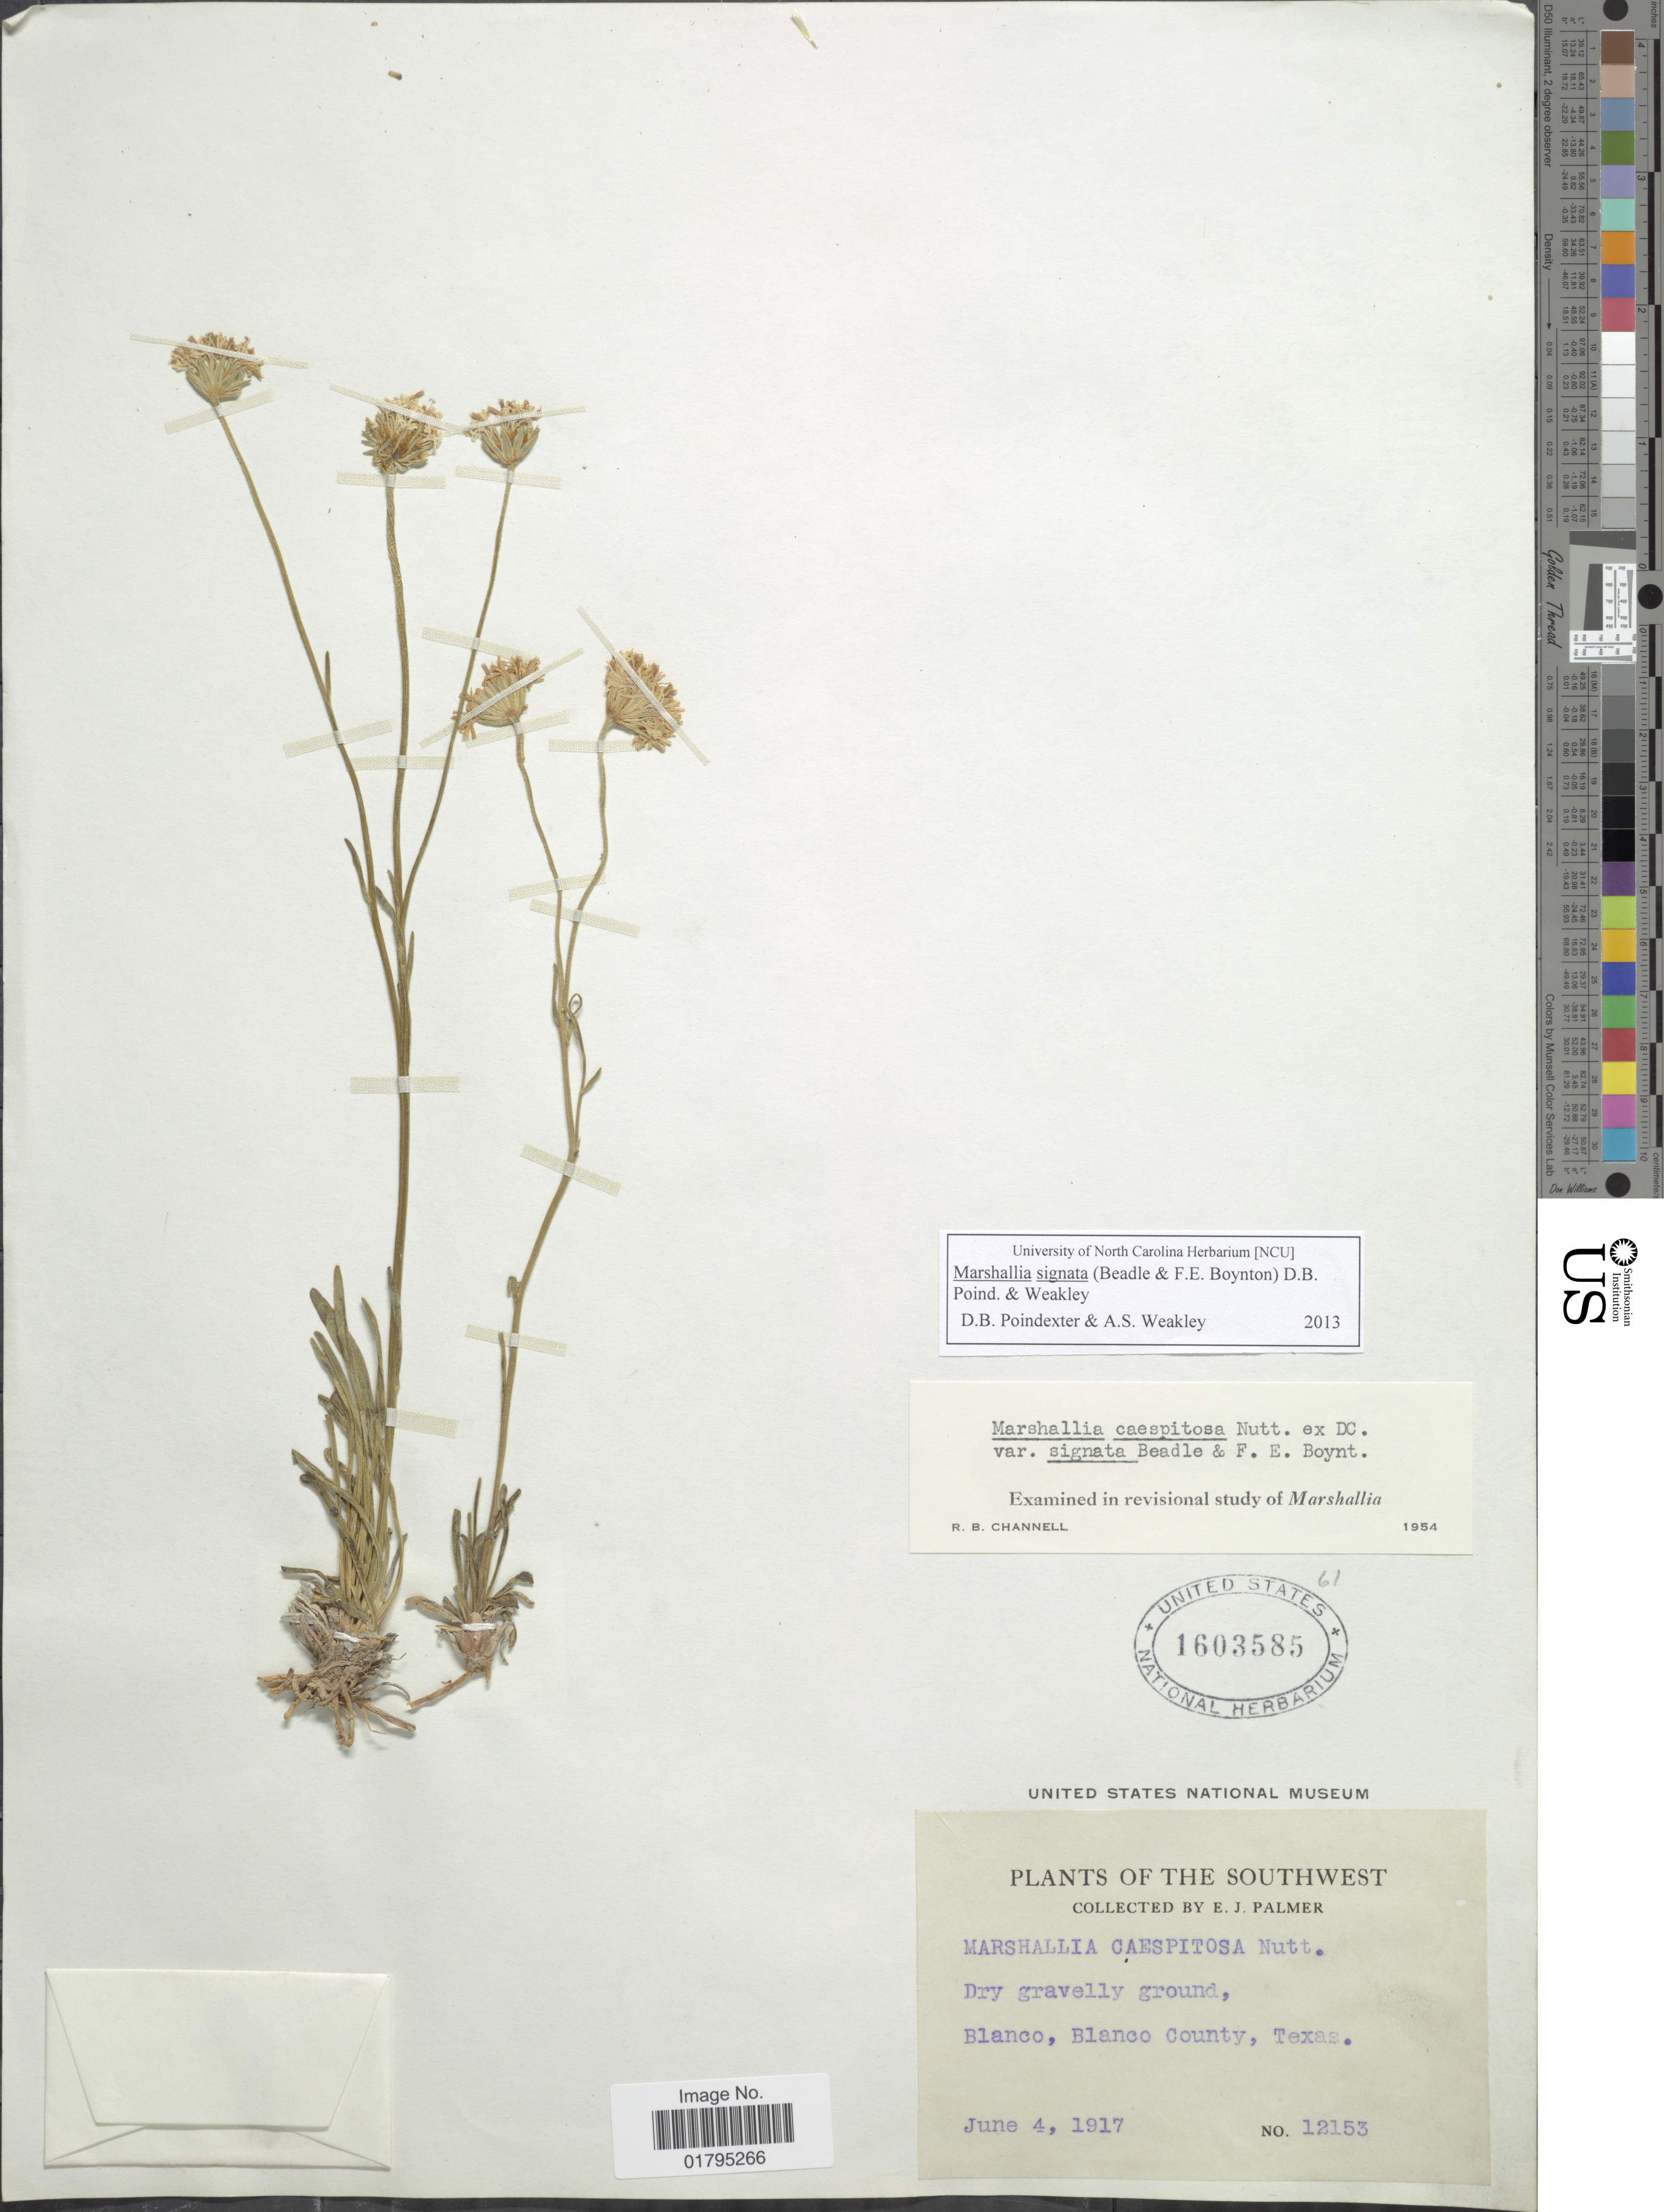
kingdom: Plantae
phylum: Tracheophyta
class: Magnoliopsida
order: Asterales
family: Asteraceae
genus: Marshallia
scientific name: Marshallia caespitosa var. signata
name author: Beadle & F.E. Boynton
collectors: E. J. Palmer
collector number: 12153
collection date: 1917-06-04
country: United States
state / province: Texas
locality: Blanco, Blanco County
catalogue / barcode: US 1603585